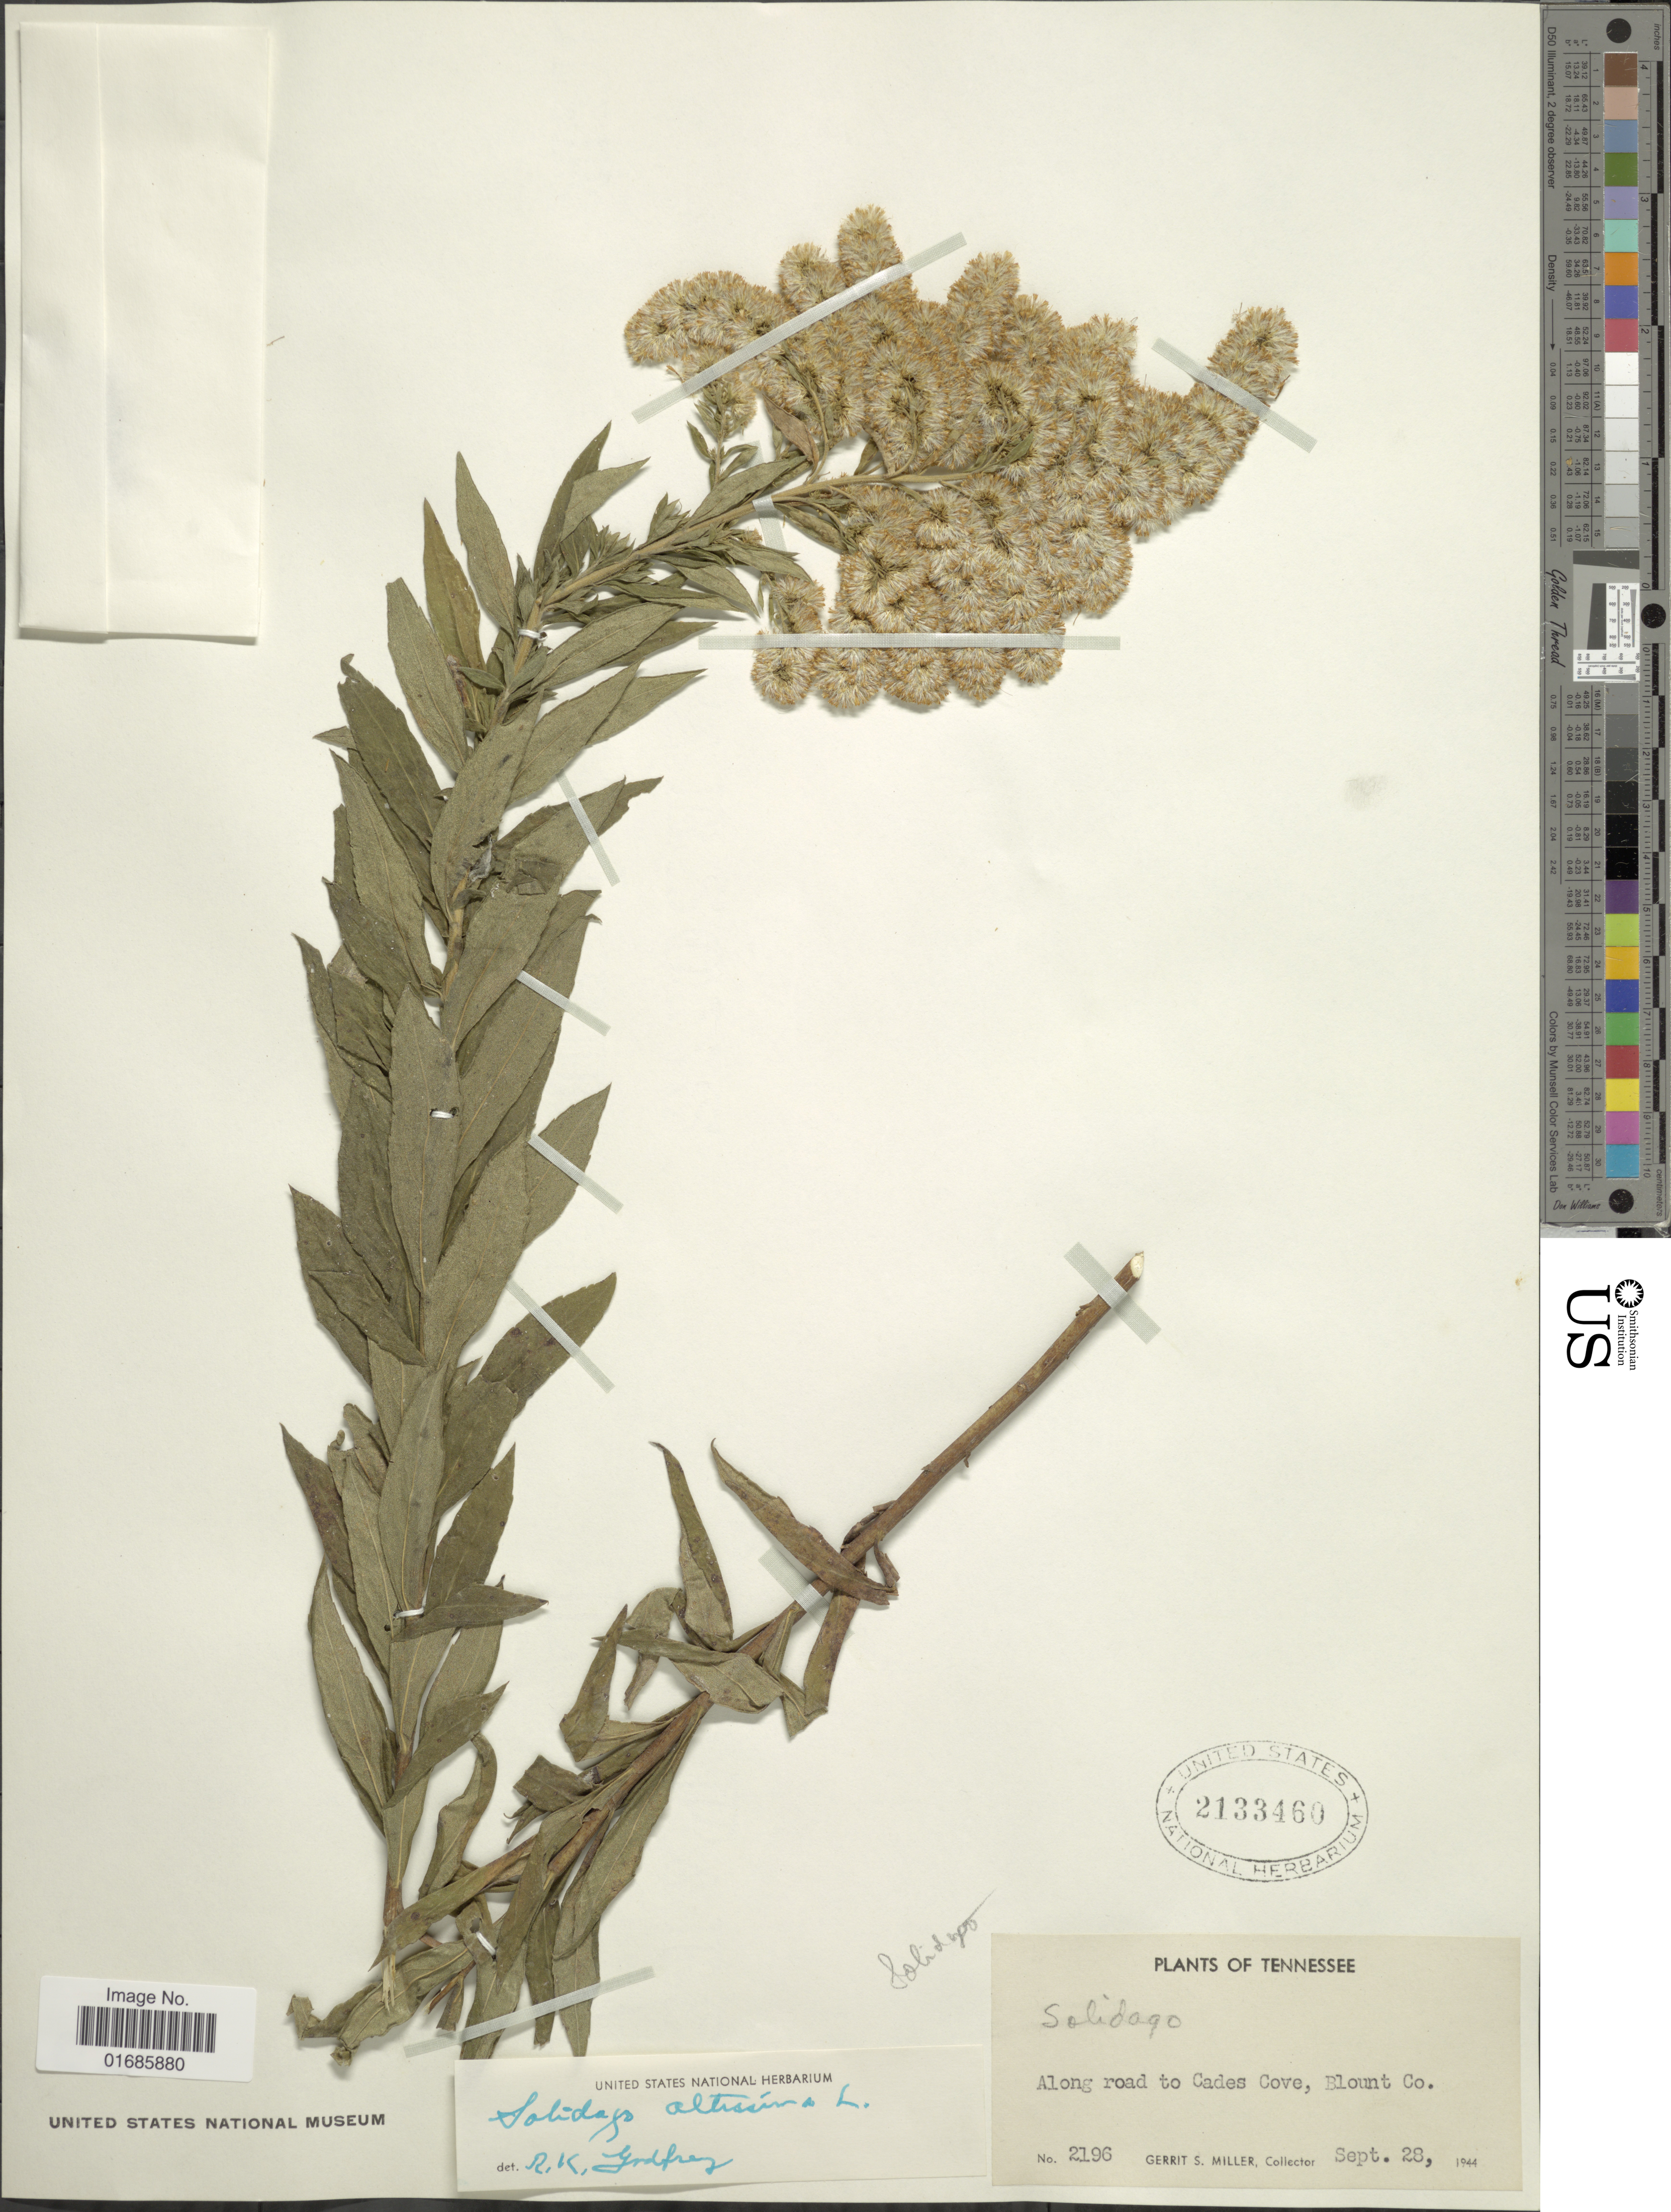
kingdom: Plantae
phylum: Tracheophyta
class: Magnoliopsida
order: Asterales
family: Asteraceae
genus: Solidago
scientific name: Solidago canadensis var. scabra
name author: (Muhl. ex Willd.) Torr. & A. Gray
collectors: G. S. Miller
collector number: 2196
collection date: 1944-09-28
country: United States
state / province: Tennessee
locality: Along road to Cades Cove, Blount Co.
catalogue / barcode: US 2133460